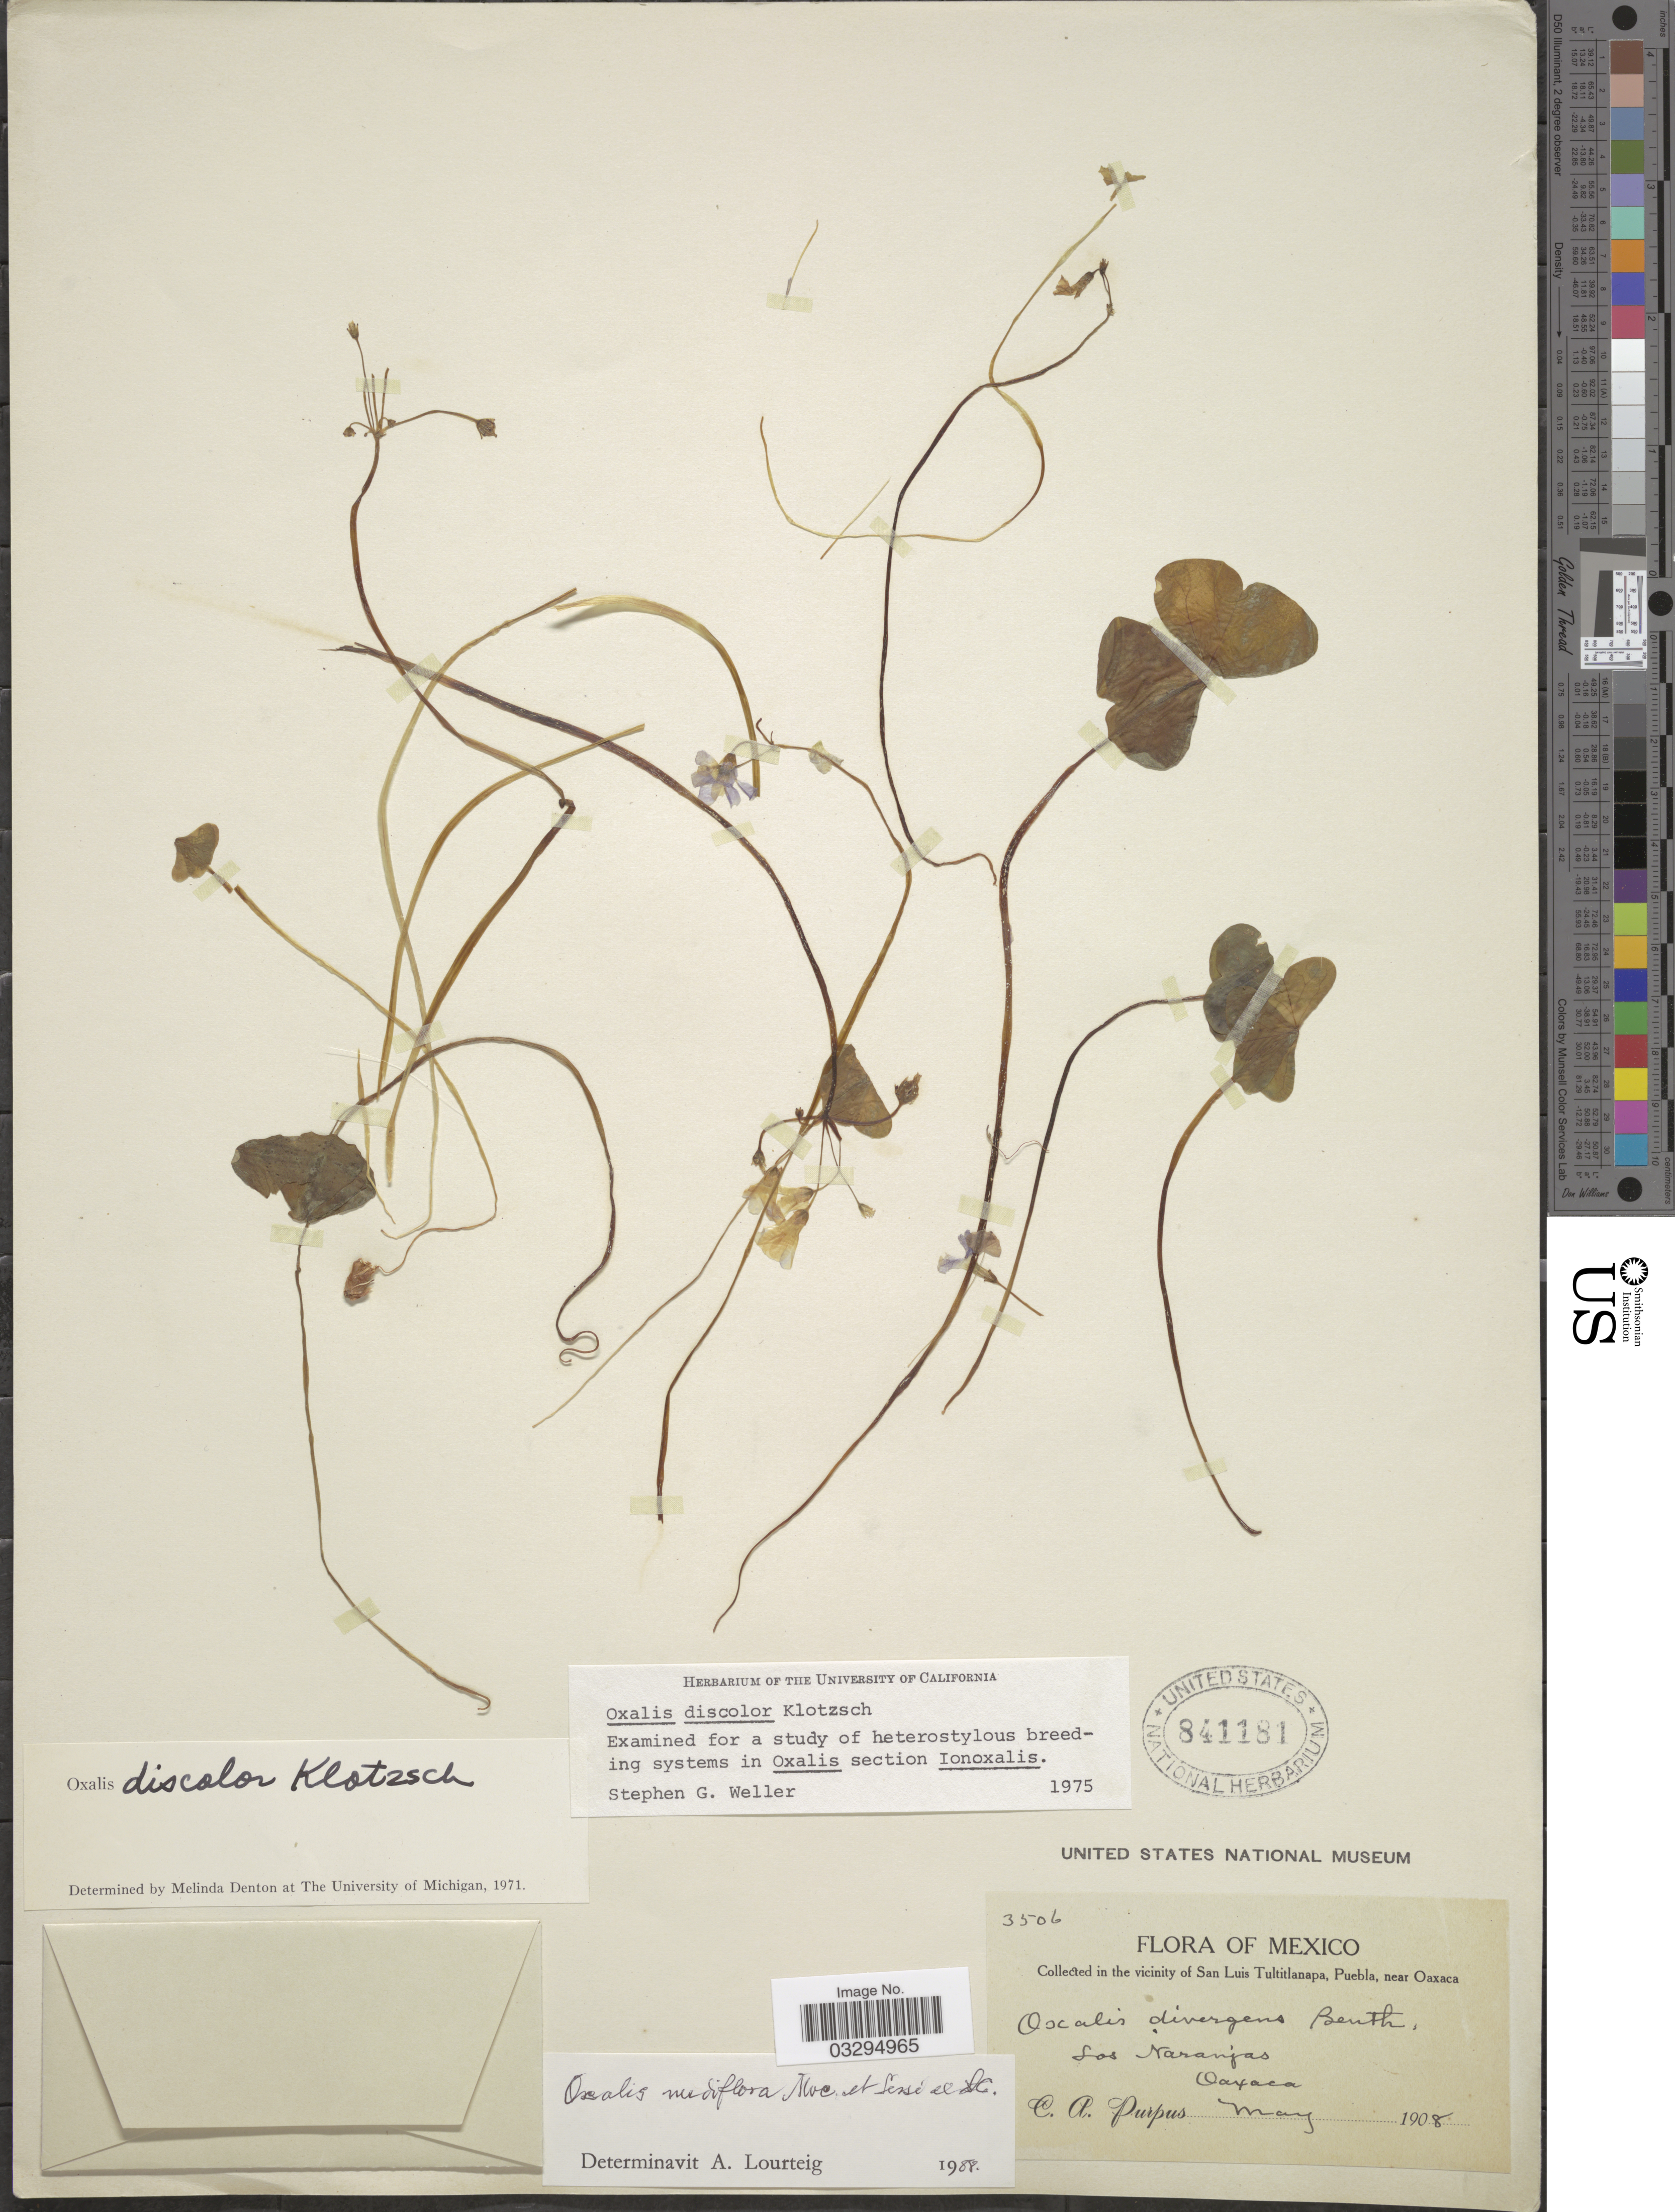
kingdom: Plantae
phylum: Tracheophyta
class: Magnoliopsida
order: Oxalidales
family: Oxalidaceae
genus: Oxalis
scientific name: Oxalis nudiflora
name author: Sessé & Moc. ex DC.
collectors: C. A. Purpus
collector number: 3506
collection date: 1908-05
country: Mexico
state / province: Oaxaca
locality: In the vicinity of San Luis Tultitlanapa, Puebla, near Oaxaca, Los Naranjas.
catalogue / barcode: US 841181